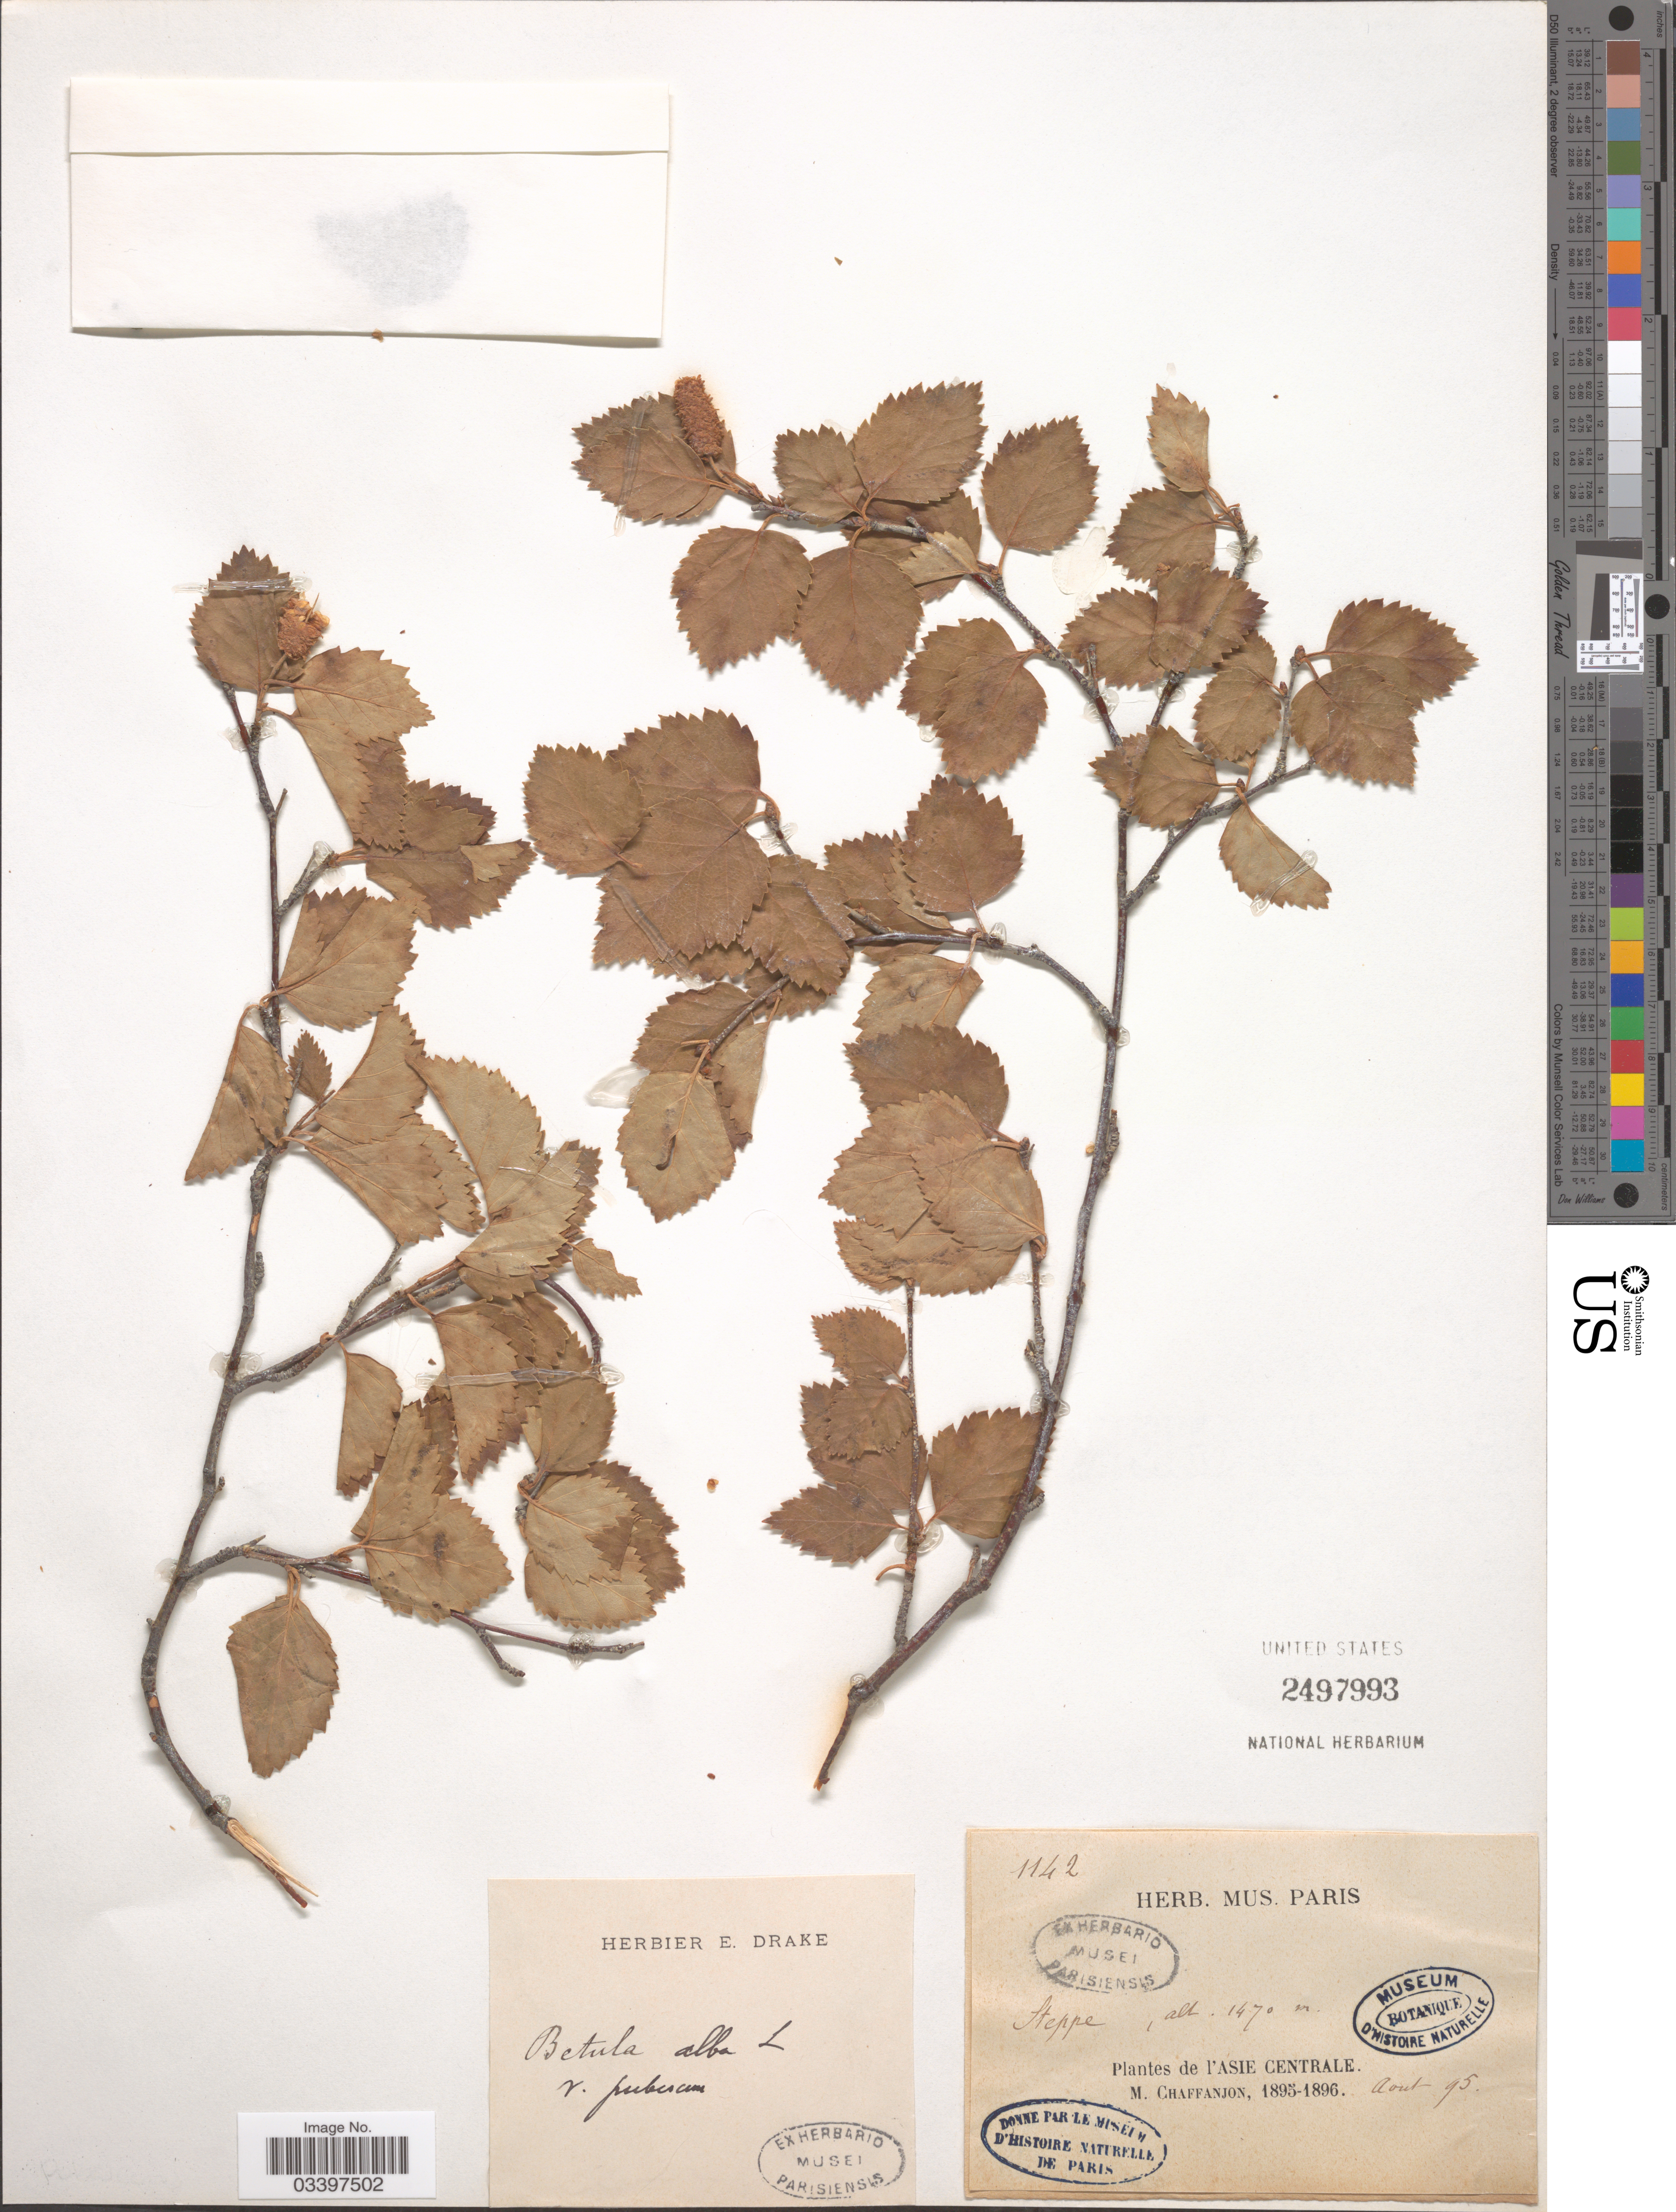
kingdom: Plantae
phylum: Tracheophyta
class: Magnoliopsida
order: Fagales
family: Betulaceae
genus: Betula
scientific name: Betula pubescens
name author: Ehrh.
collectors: M. Chaffanjon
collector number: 1142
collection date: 1895-08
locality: Steppe. [unsure placement] l'Asie Centrale.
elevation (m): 1470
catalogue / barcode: US 2497993